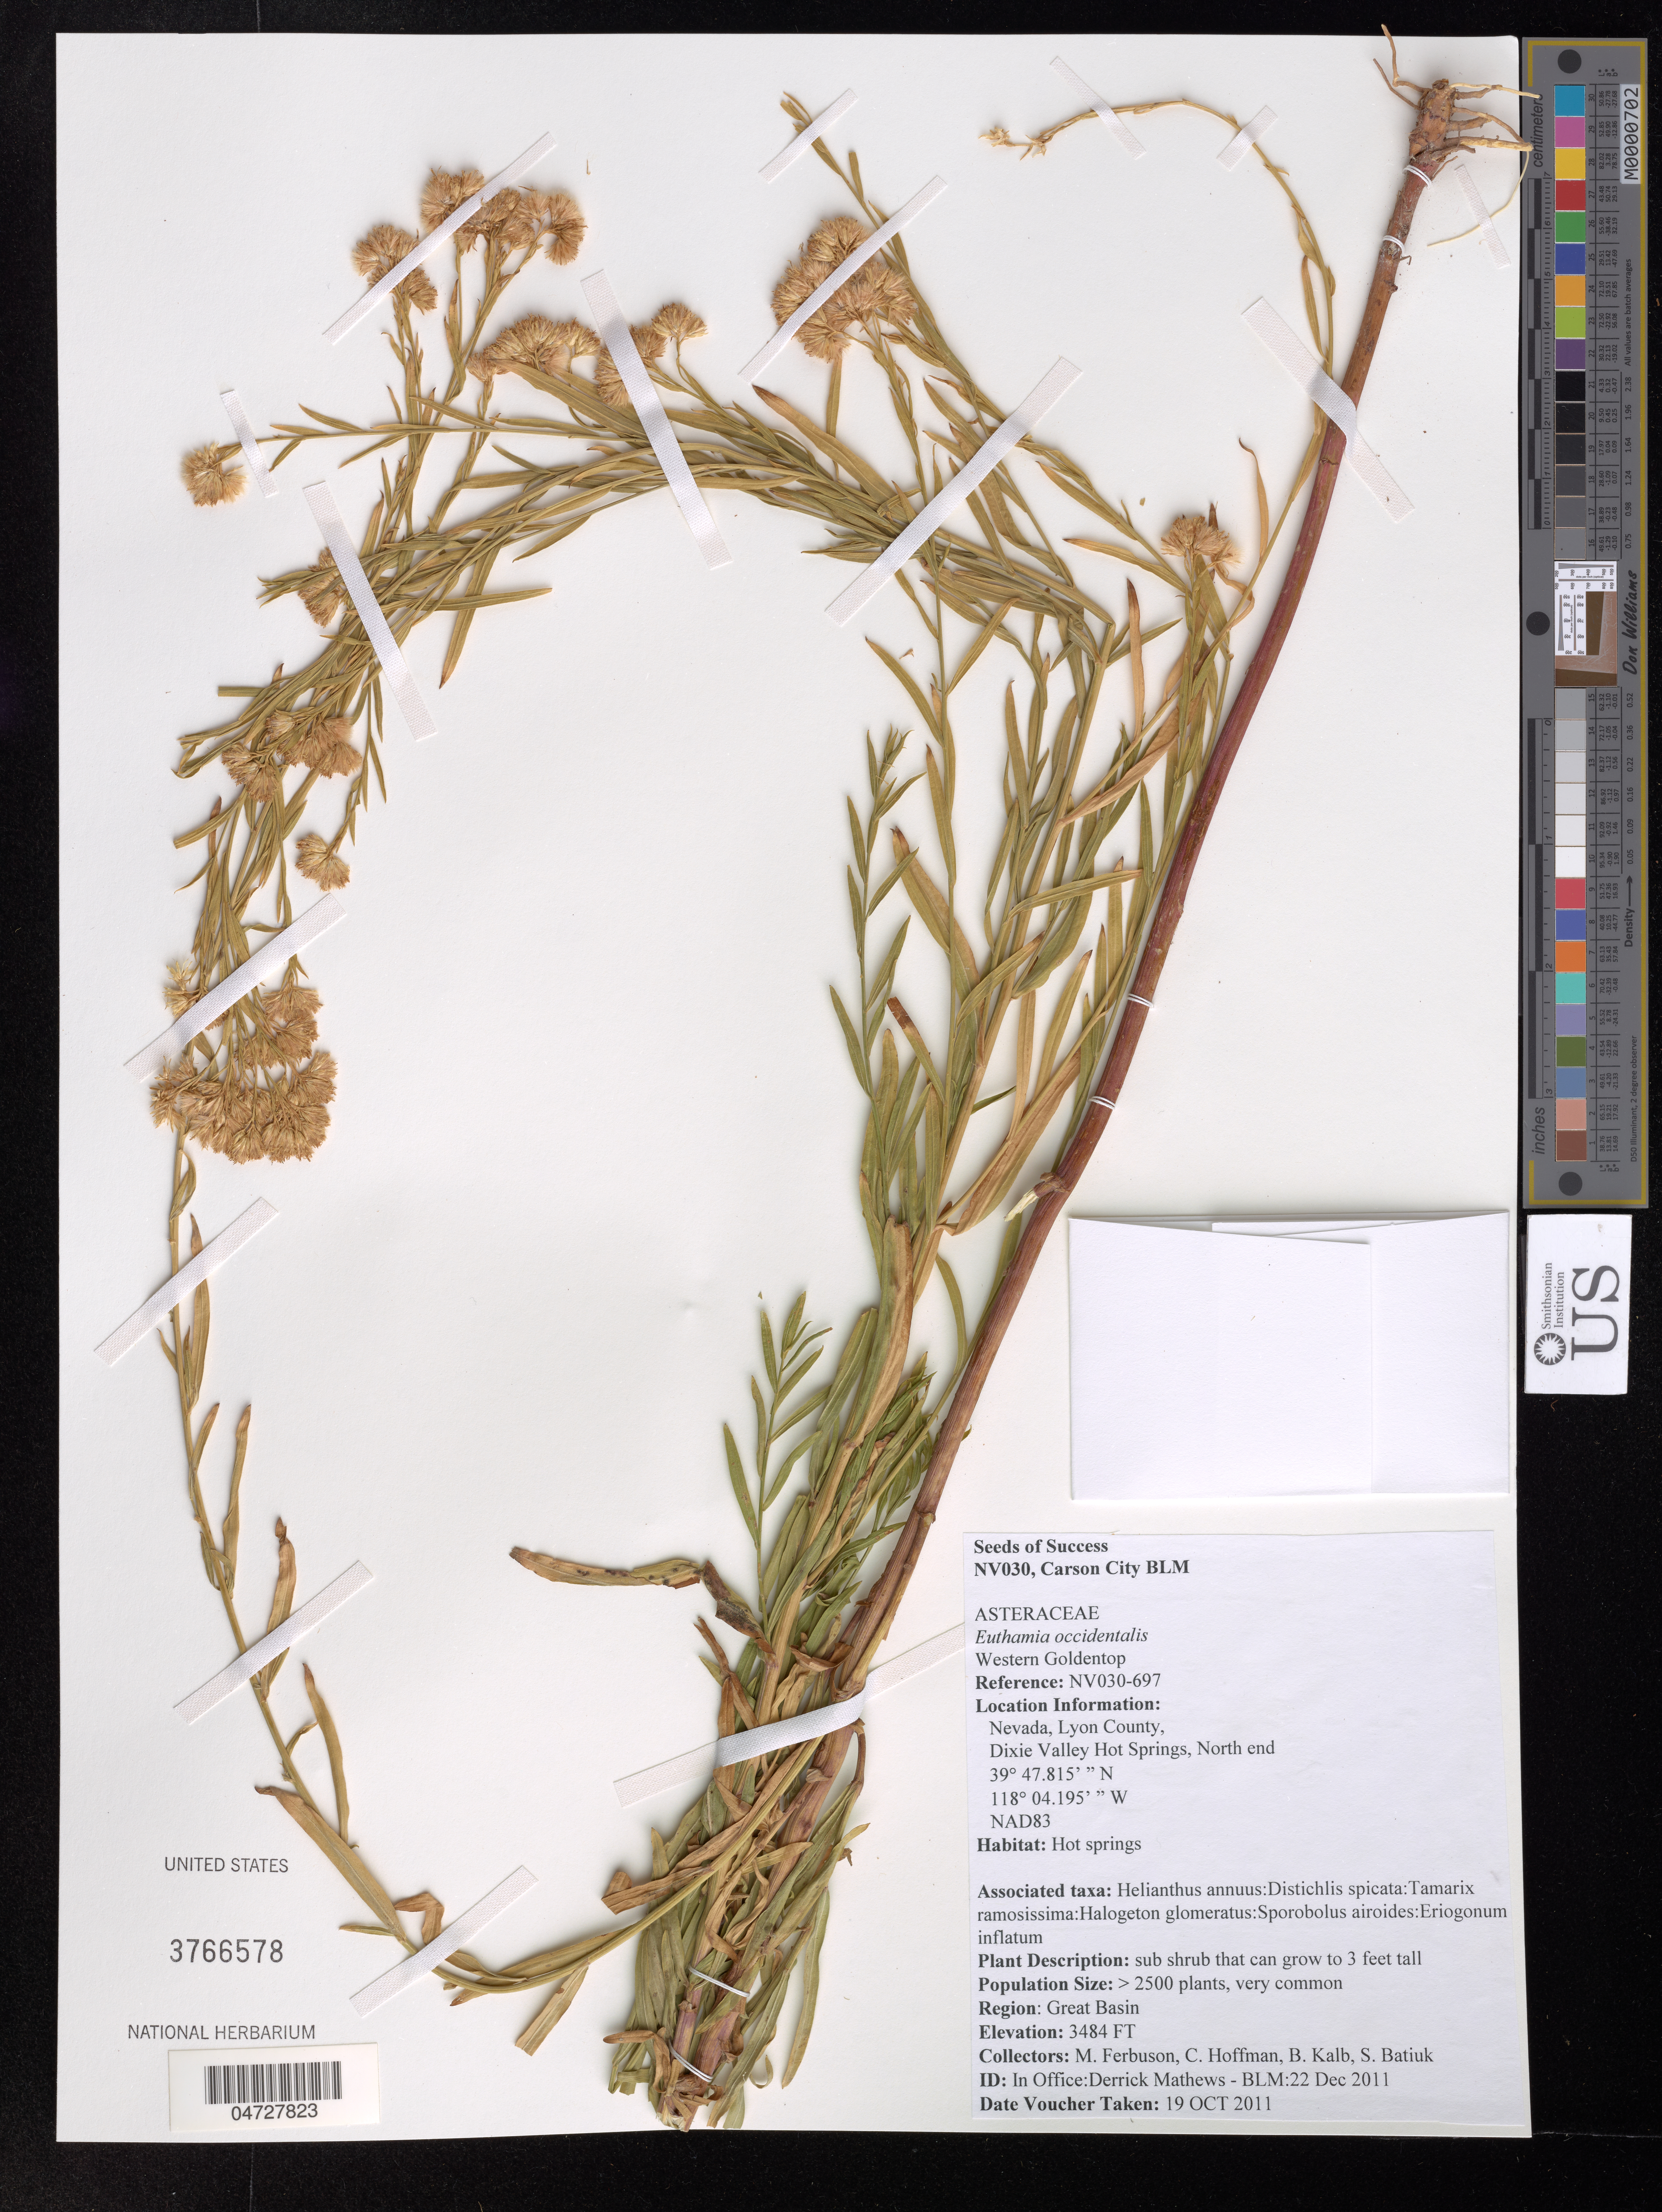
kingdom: Plantae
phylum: Tracheophyta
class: Magnoliopsida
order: Asterales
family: Asteraceae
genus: Euthamia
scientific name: Euthamia occidentalis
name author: Nutt.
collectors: M. Ferbuson, C. Hoffman, B. Kalb & S. Batiuk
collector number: NV030-697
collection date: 2011-10-19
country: United States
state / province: Nevada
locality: Lyon County, Dixie Valley Hot Springs, North end. Great Basin.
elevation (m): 1062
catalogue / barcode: US 3766578